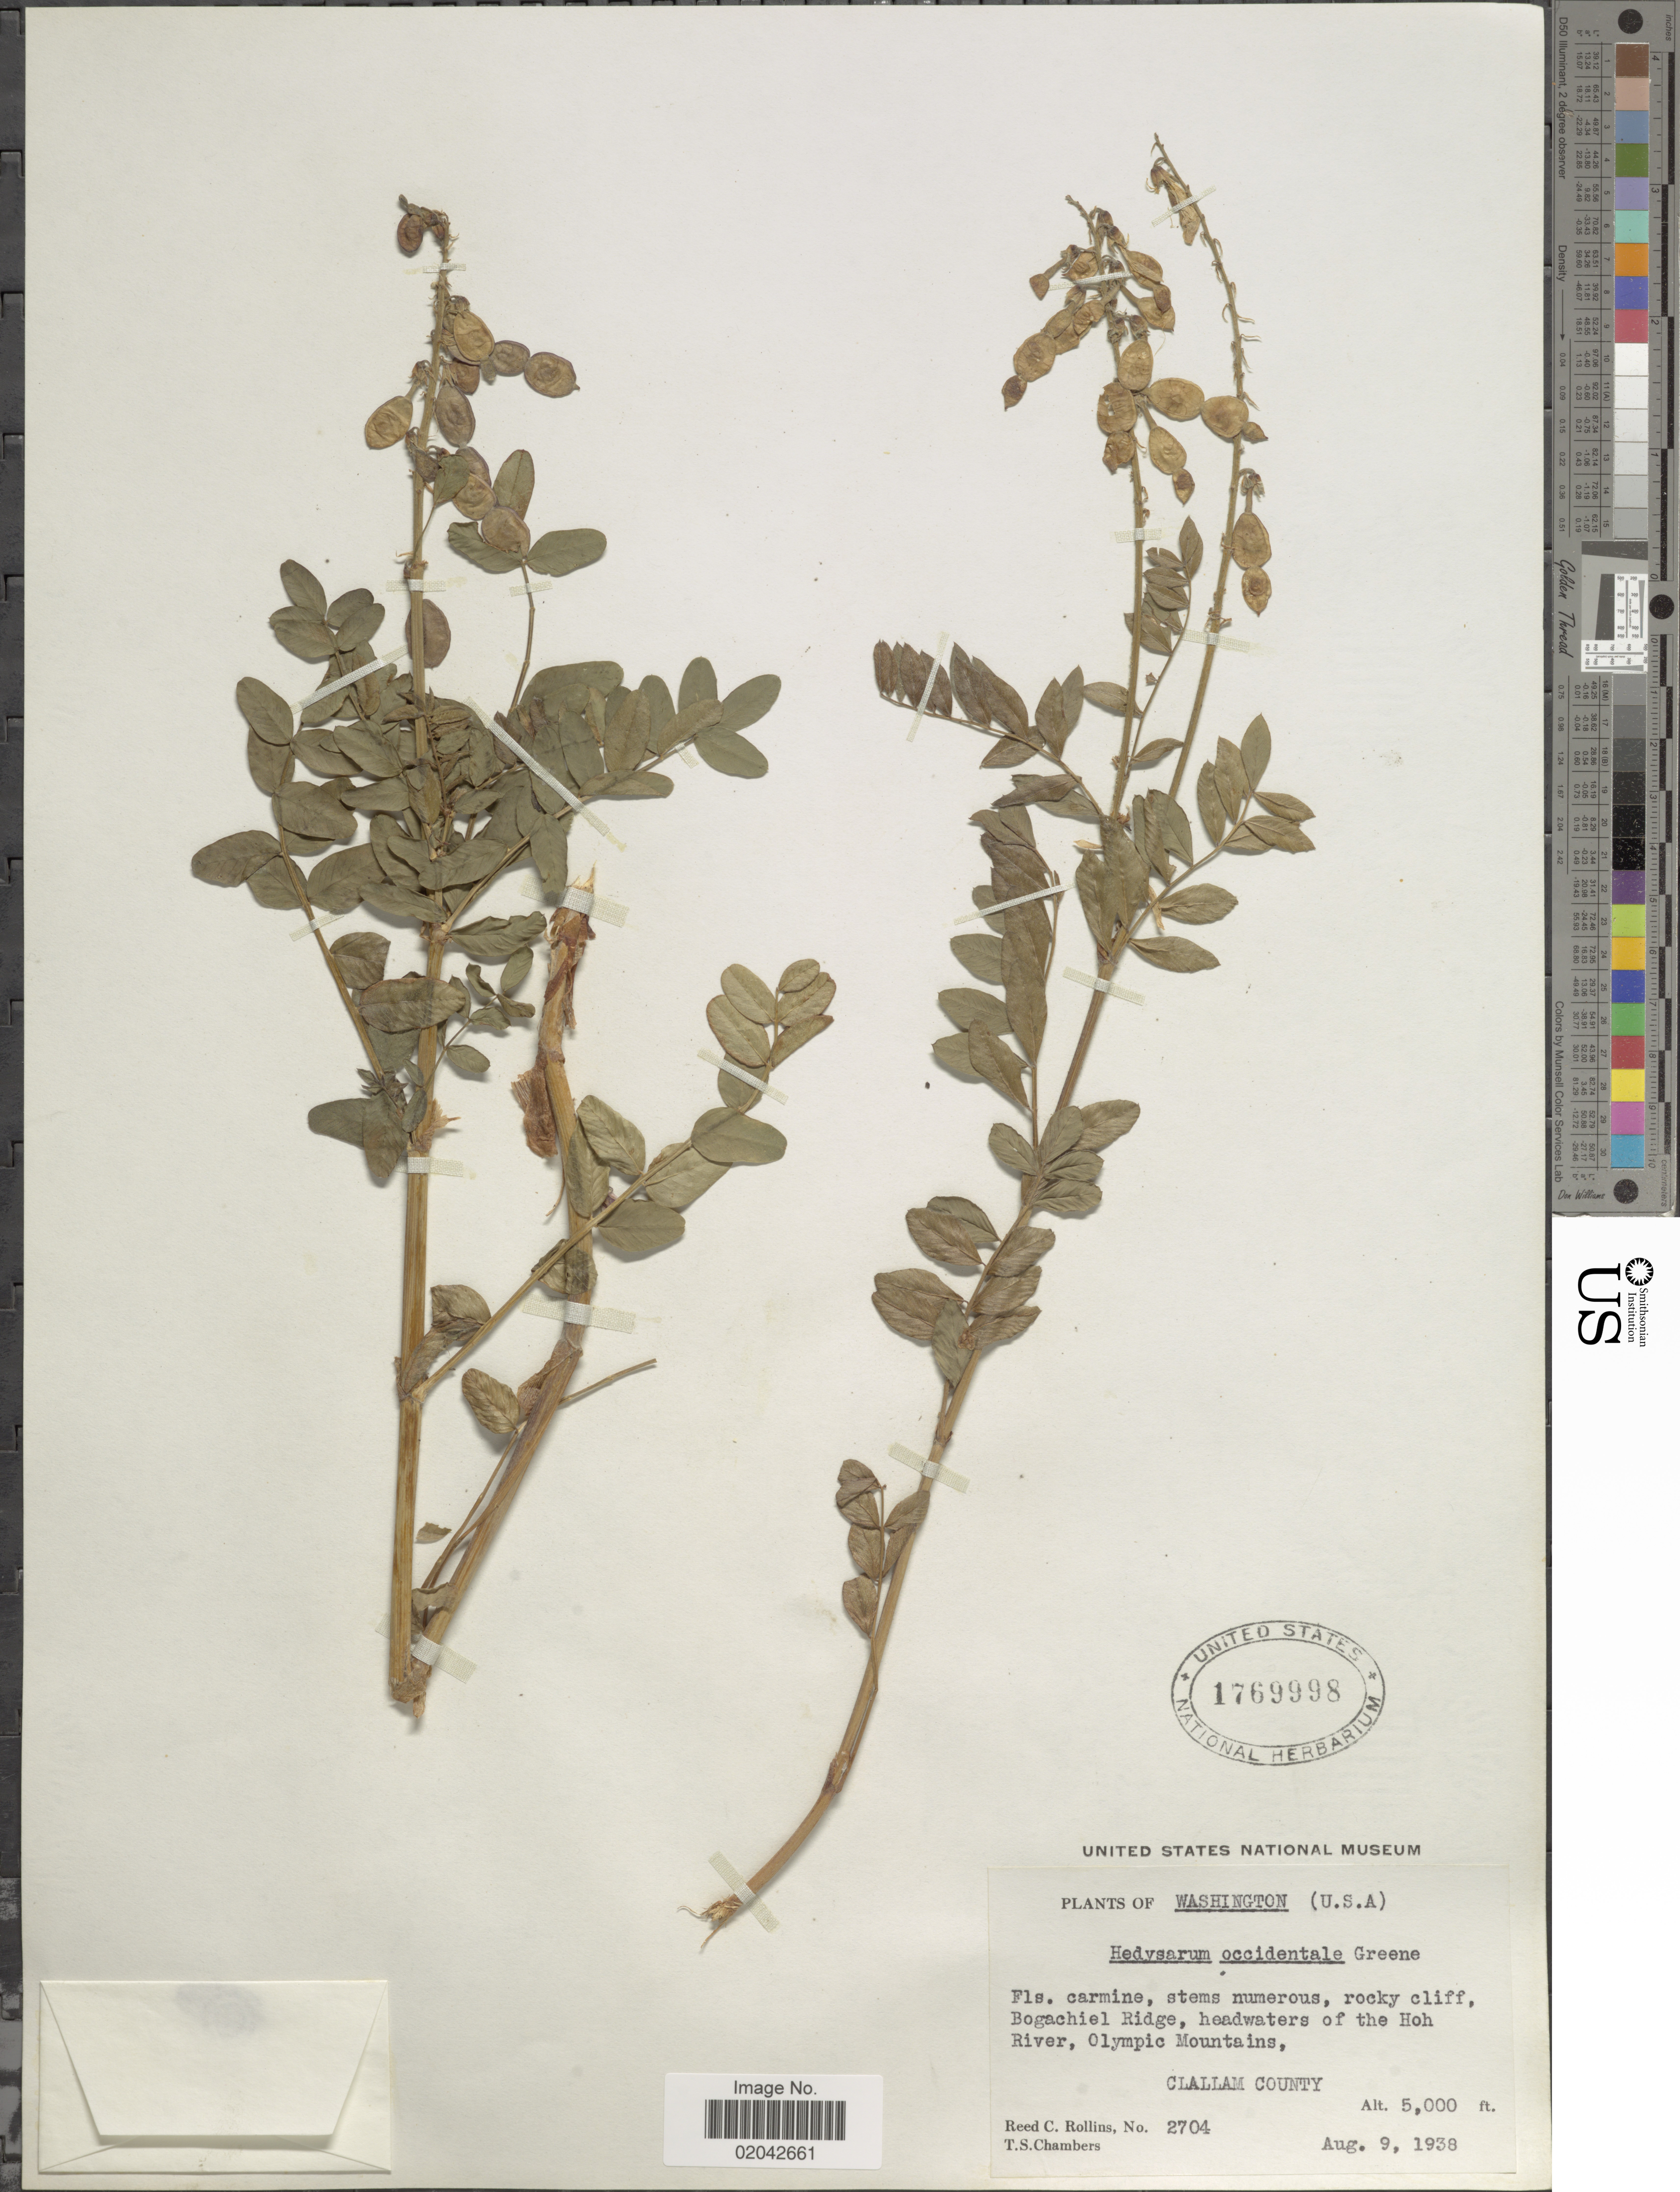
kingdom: Plantae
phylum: Tracheophyta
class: Magnoliopsida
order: Fabales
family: Fabaceae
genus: Hedysarum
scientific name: Hedysarum occidentale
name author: Greene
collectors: R. C. Rollins & T. Chambers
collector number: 2704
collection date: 1938-08-09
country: United States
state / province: Washington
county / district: Clallam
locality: Rocky cliff, Bogachiel Ridge, headwaters of the Hoh River, Olympis Mountains, Clallam County.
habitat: rocky cliff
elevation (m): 1524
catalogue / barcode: US 769998